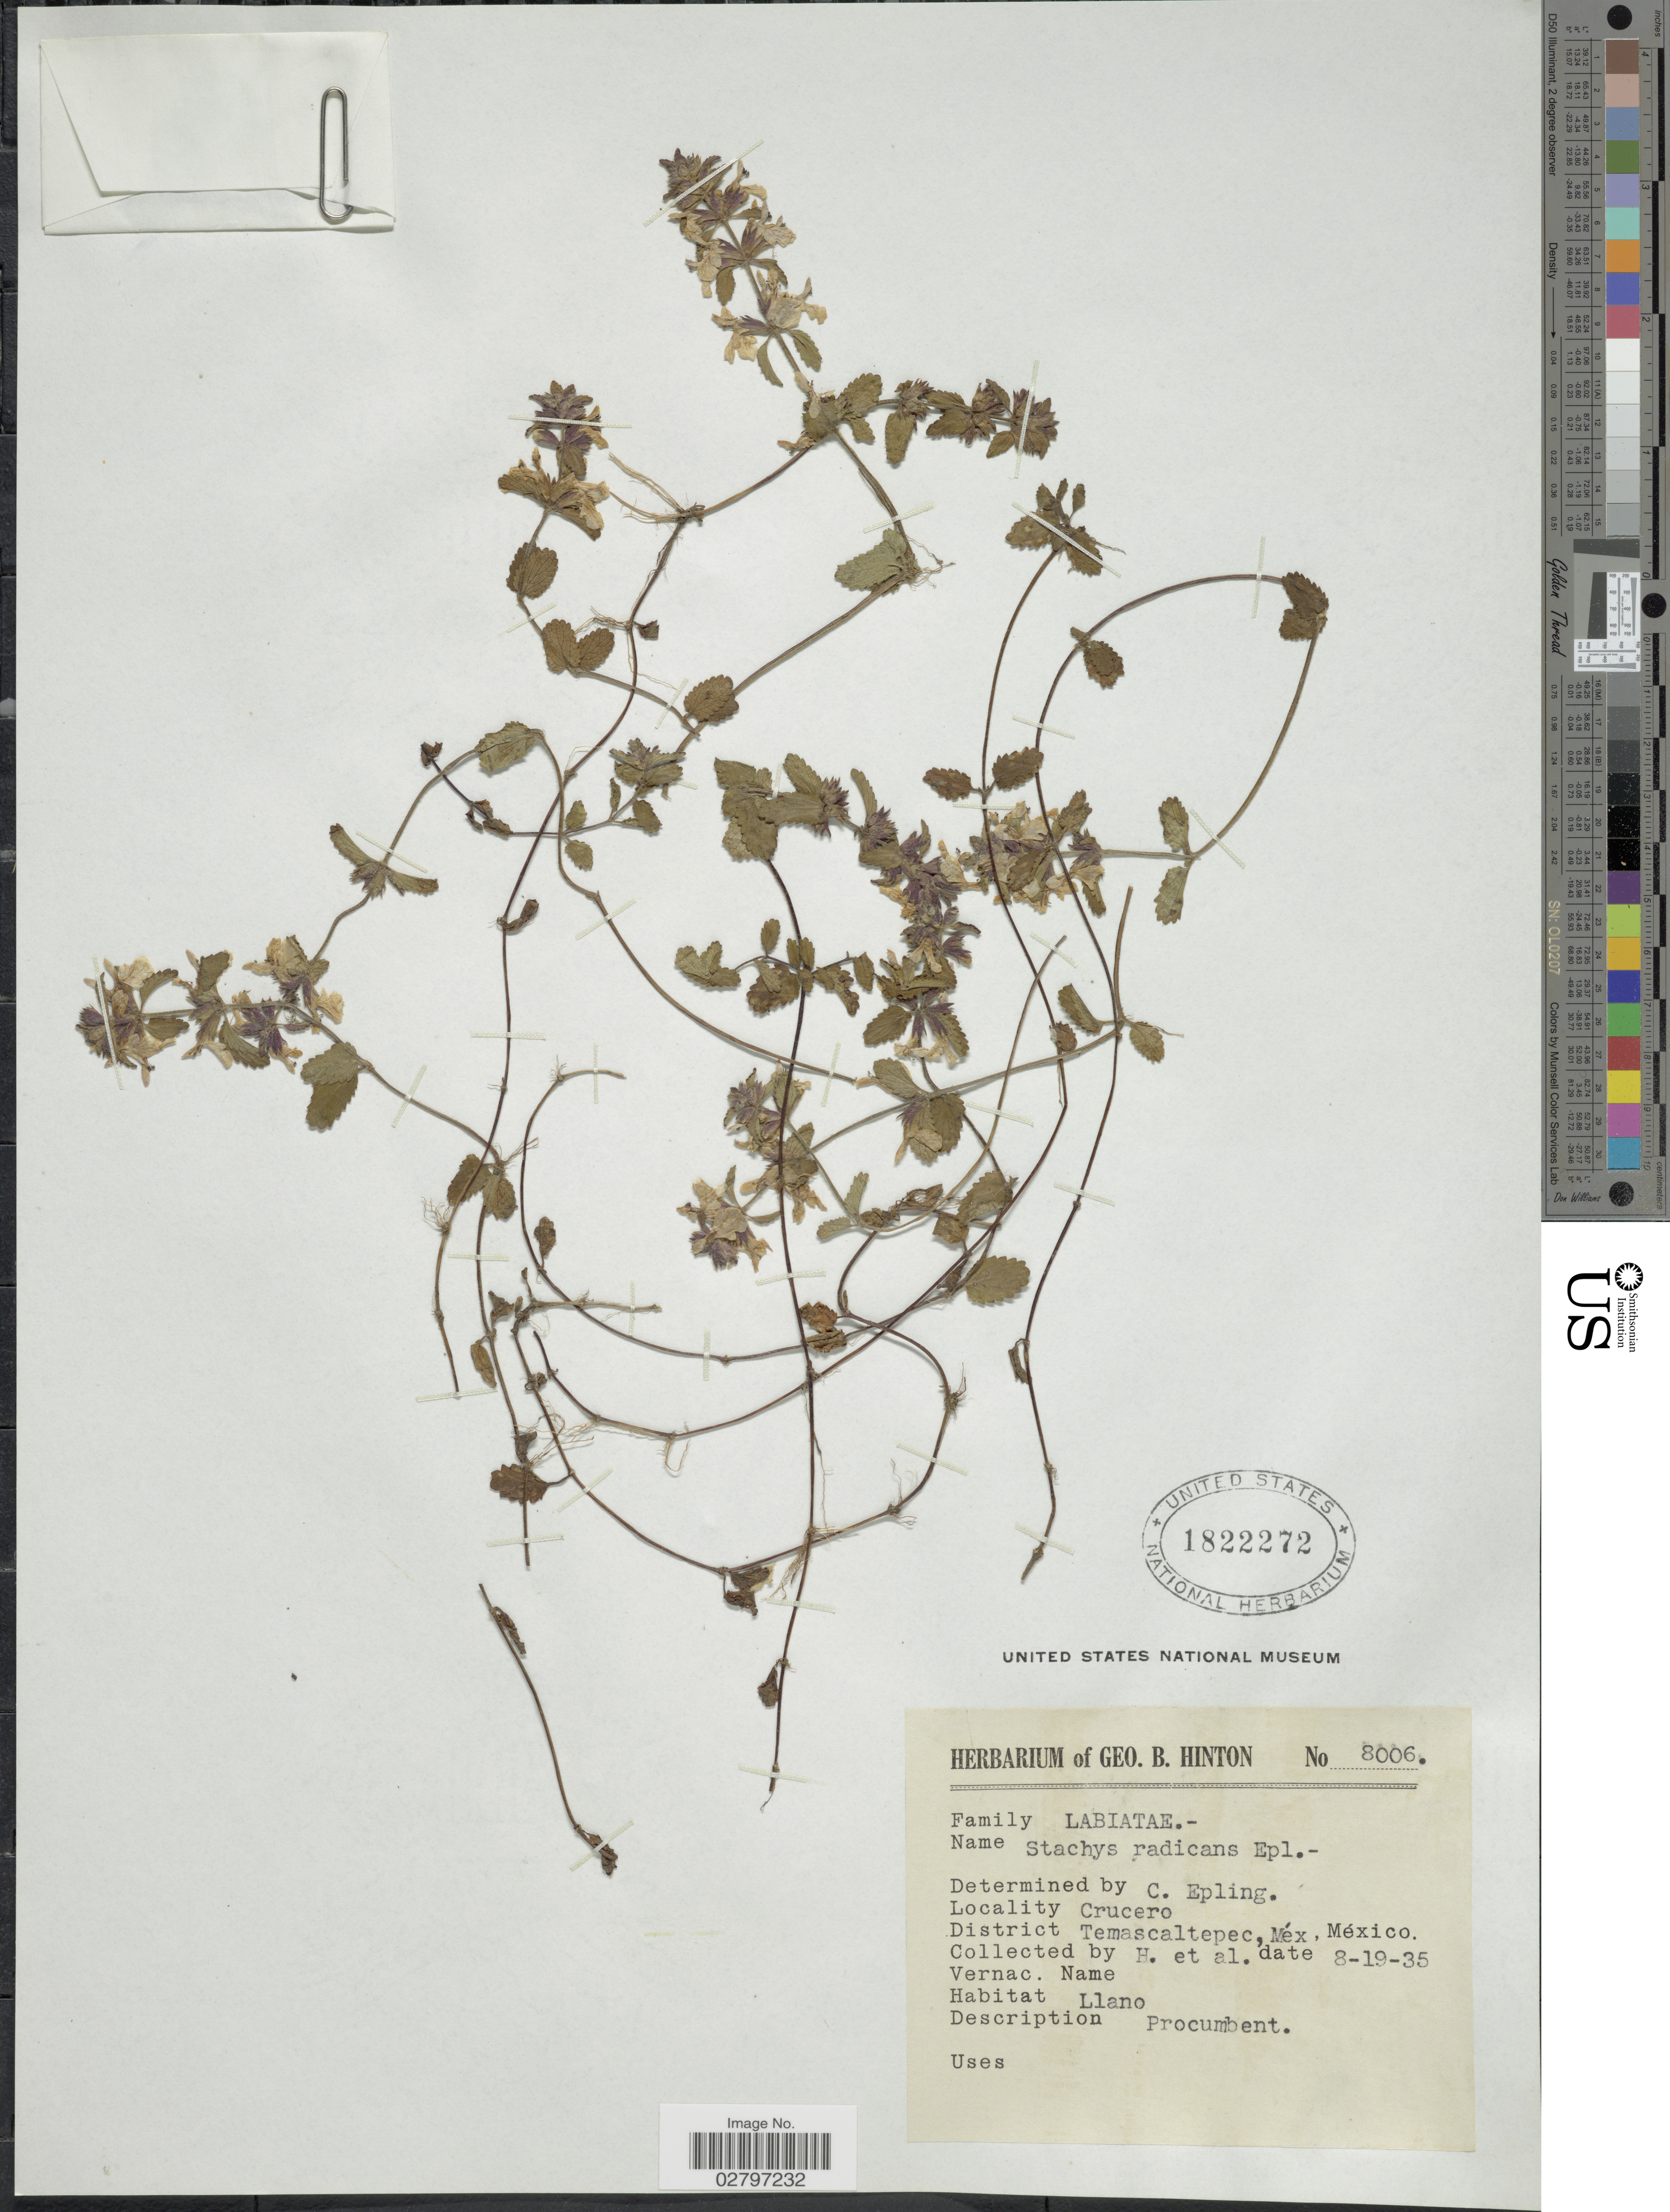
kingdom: Plantae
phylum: Tracheophyta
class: Magnoliopsida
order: Lamiales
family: Lamiaceae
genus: Stachys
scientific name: Stachys radicans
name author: Epling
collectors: G. B. Hinton & et al.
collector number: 8006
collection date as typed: Transcribed d/m/y: 19/8/35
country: Mexico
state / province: México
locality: Crucero. District Temascaltepec.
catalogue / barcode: US 1822272